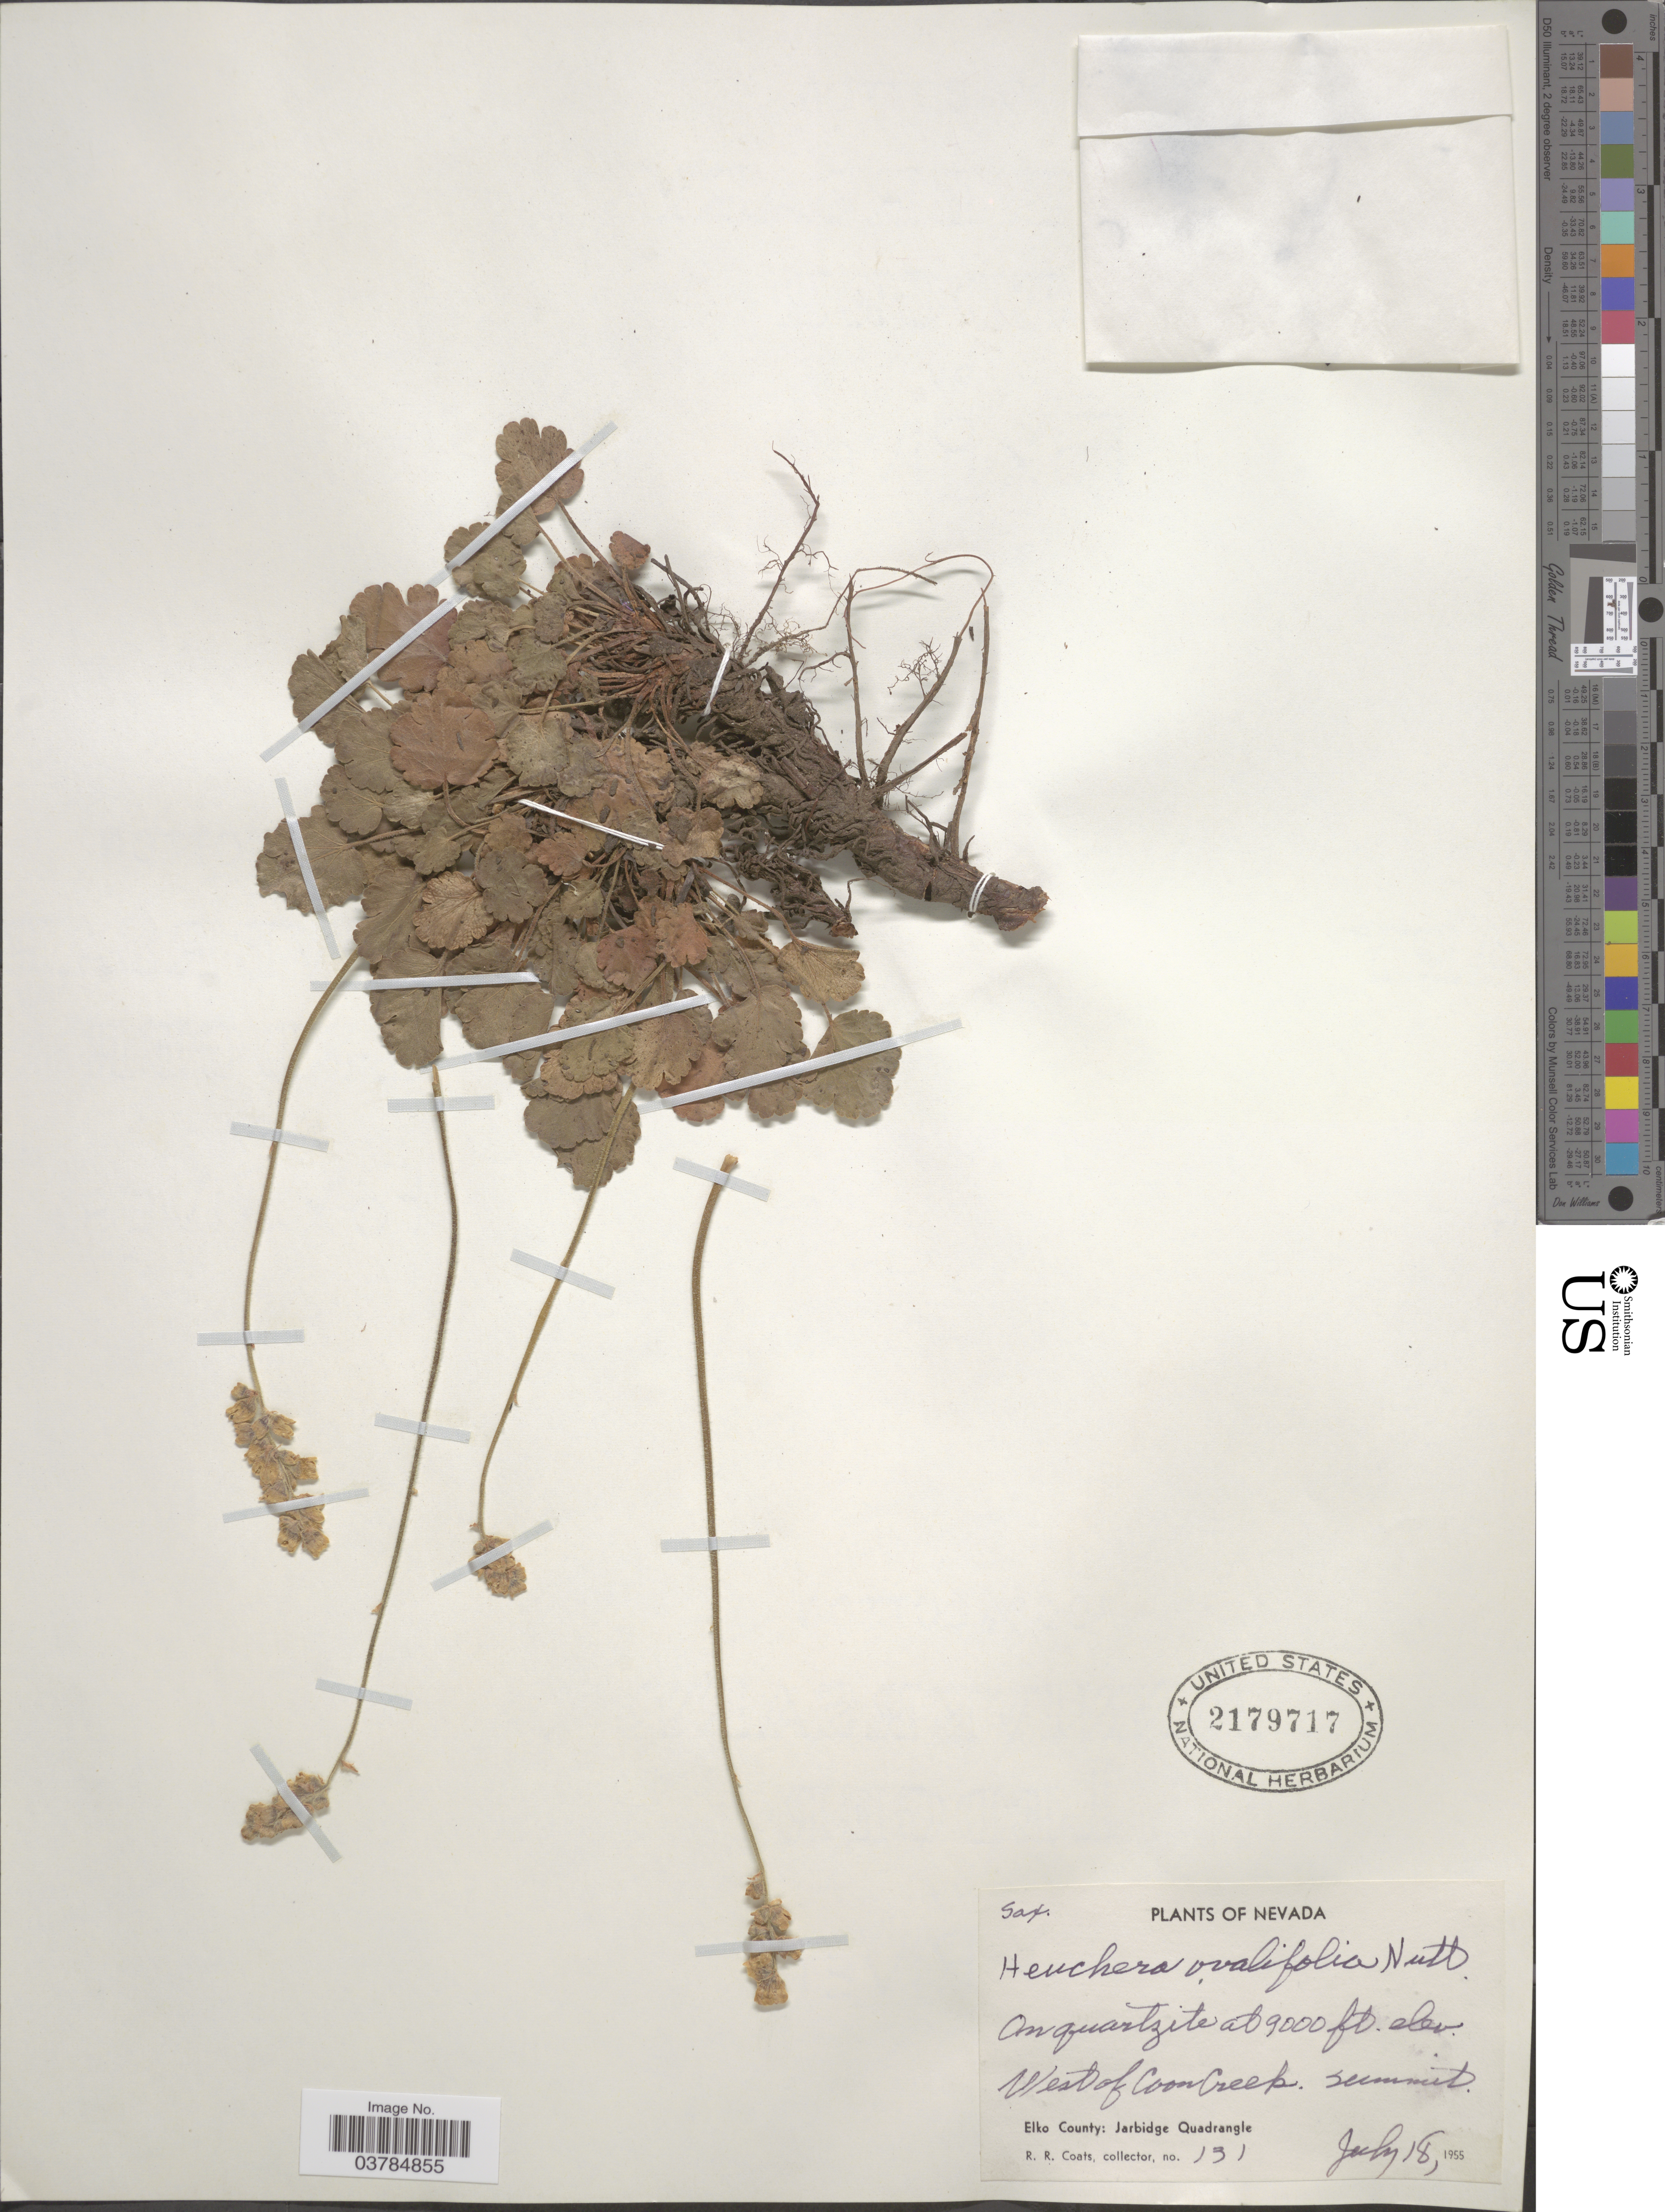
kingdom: Plantae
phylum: Tracheophyta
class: Magnoliopsida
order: Saxifragales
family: Saxifragaceae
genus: Heuchera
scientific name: Heuchera ovalifolia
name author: Torr. & A. Gray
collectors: R. Coats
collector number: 131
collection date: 1955-07-18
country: United States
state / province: Nevada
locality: On quartzite. West of Coon Creek. Summit. Elko County; Jarbridge Quadrangle.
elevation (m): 2743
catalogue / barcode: US 2179717